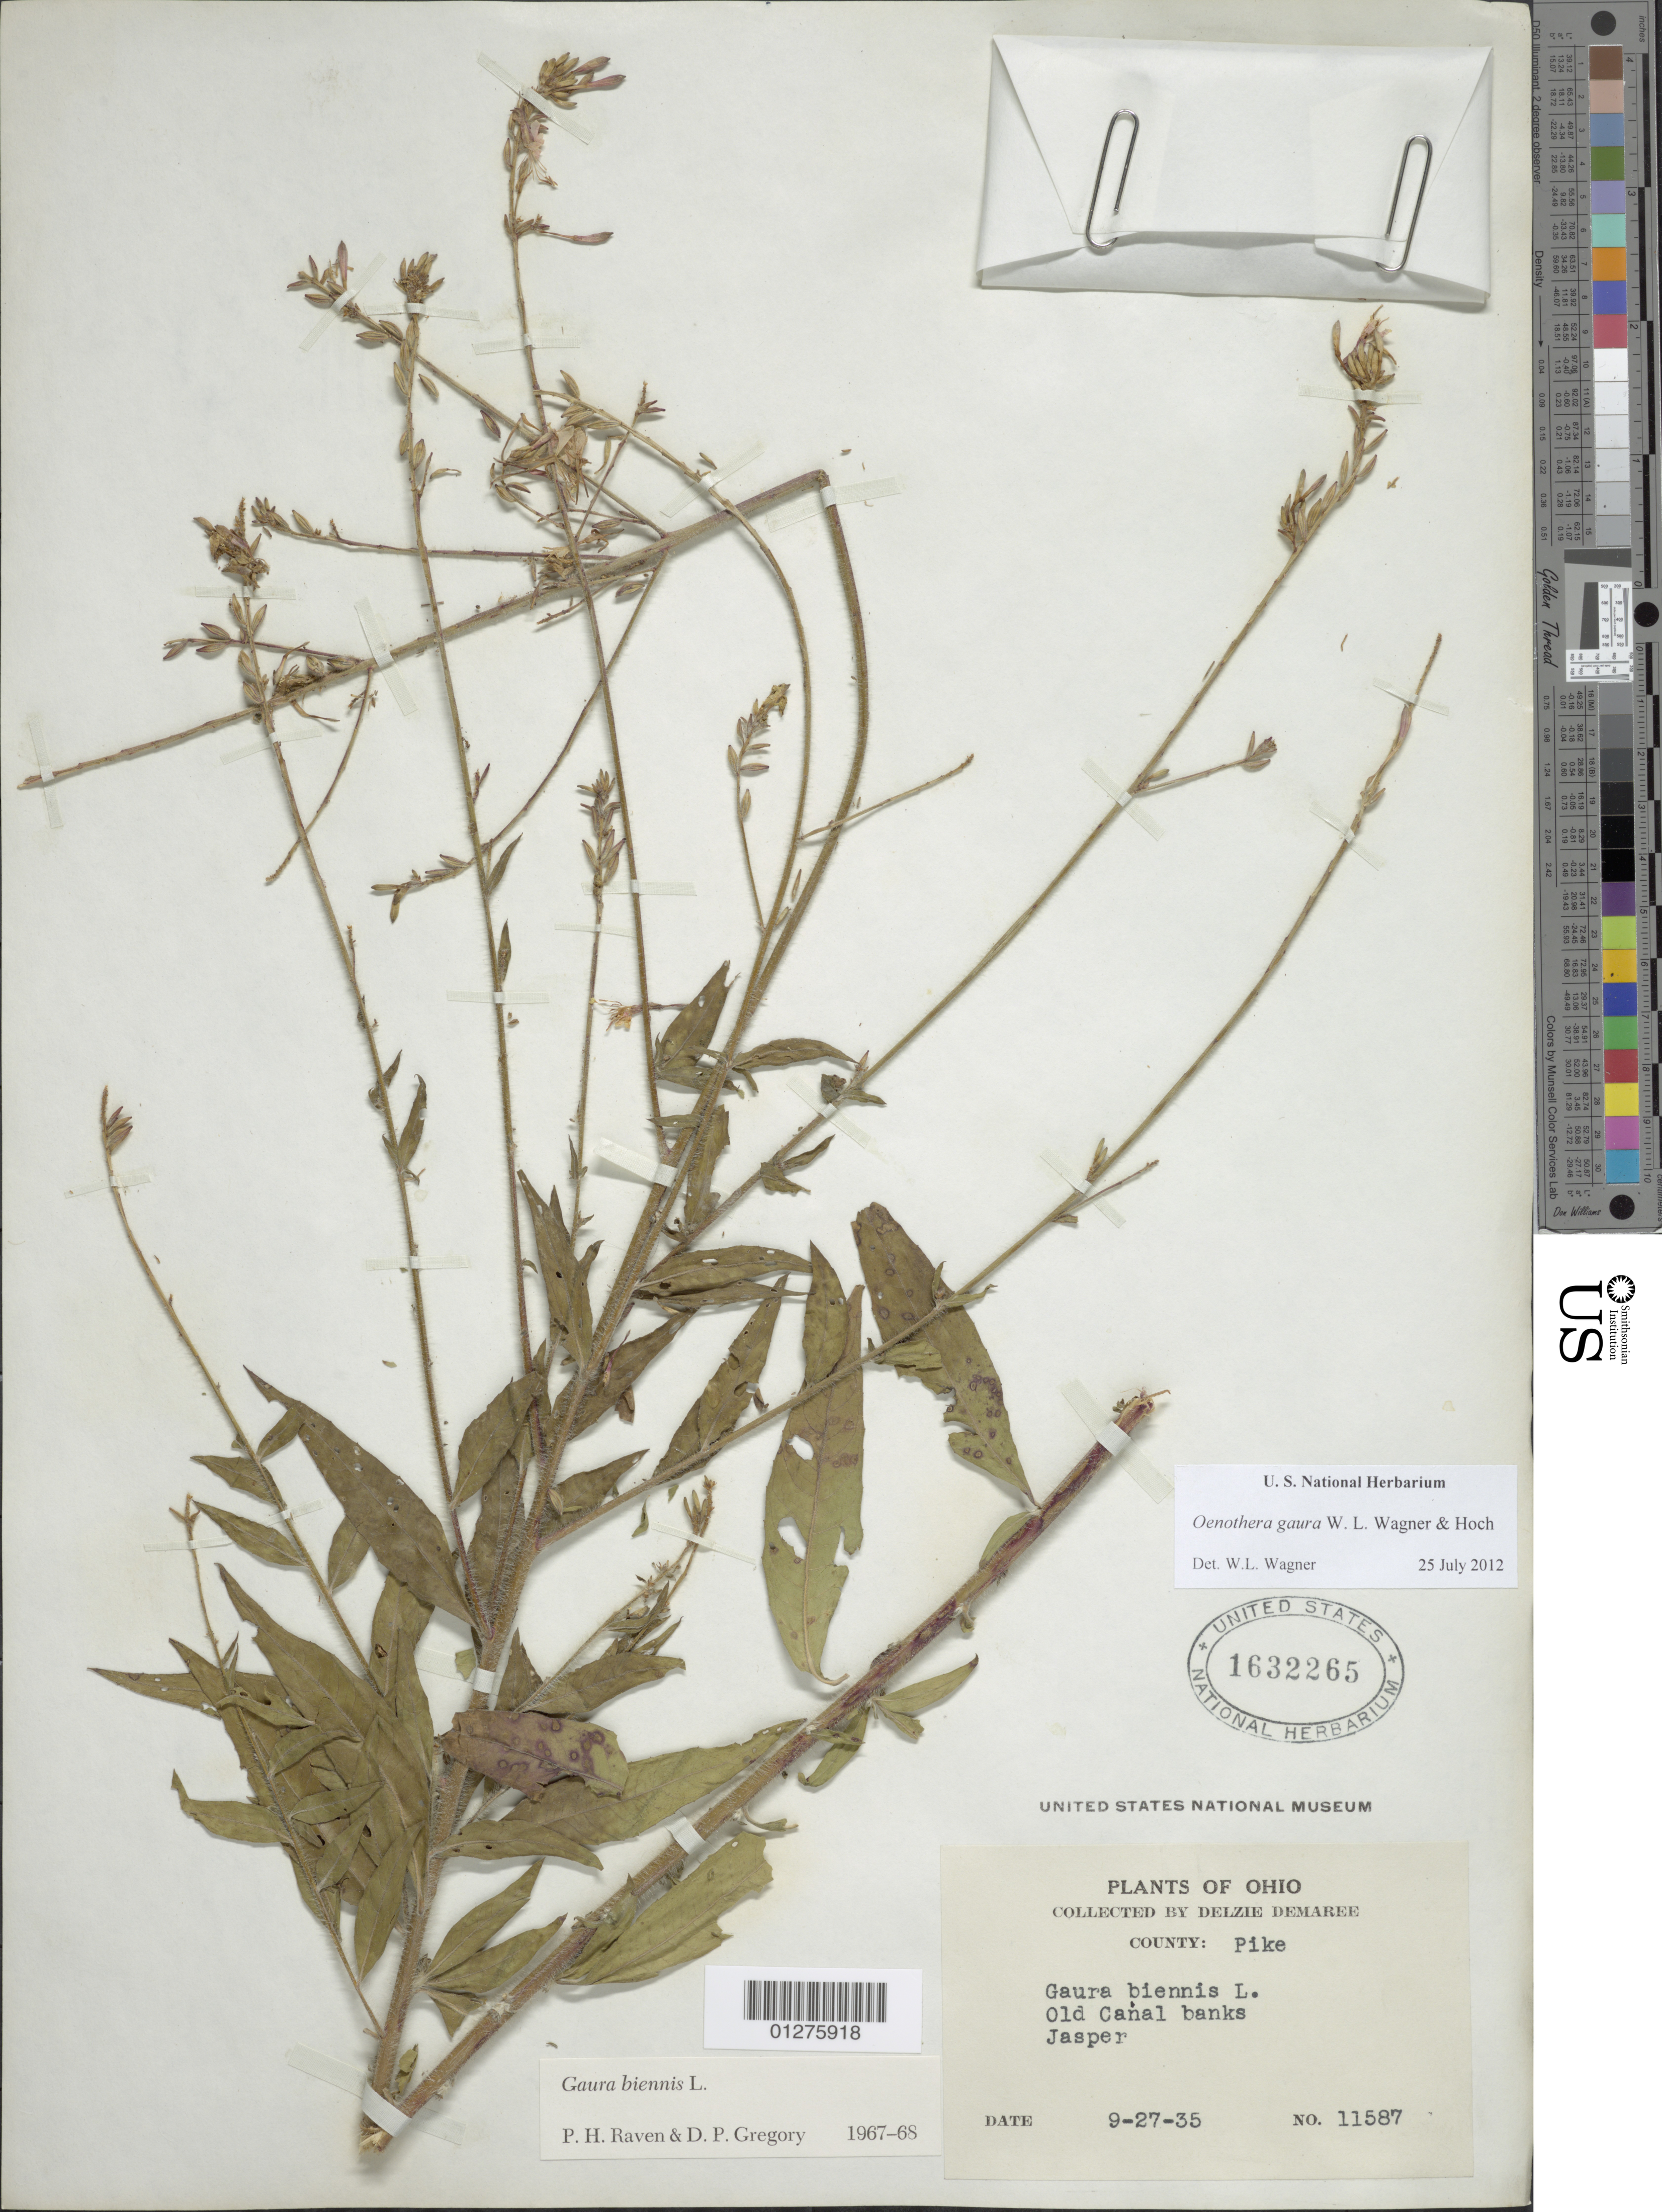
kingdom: Plantae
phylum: Tracheophyta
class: Magnoliopsida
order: Myrtales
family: Onagraceae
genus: Oenothera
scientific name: Oenothera gaura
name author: W.L. Wagner & Hoch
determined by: Wagner, W. L., (BOT), Smithsonian Institution - National Museum of Natural History (UNITED STATES)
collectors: D. Demaree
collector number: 11587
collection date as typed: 27 Sep 1935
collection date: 1935-09-27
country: United States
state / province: Ohio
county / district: Pike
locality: Jasper.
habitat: Old canal banks.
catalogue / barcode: US 1632265